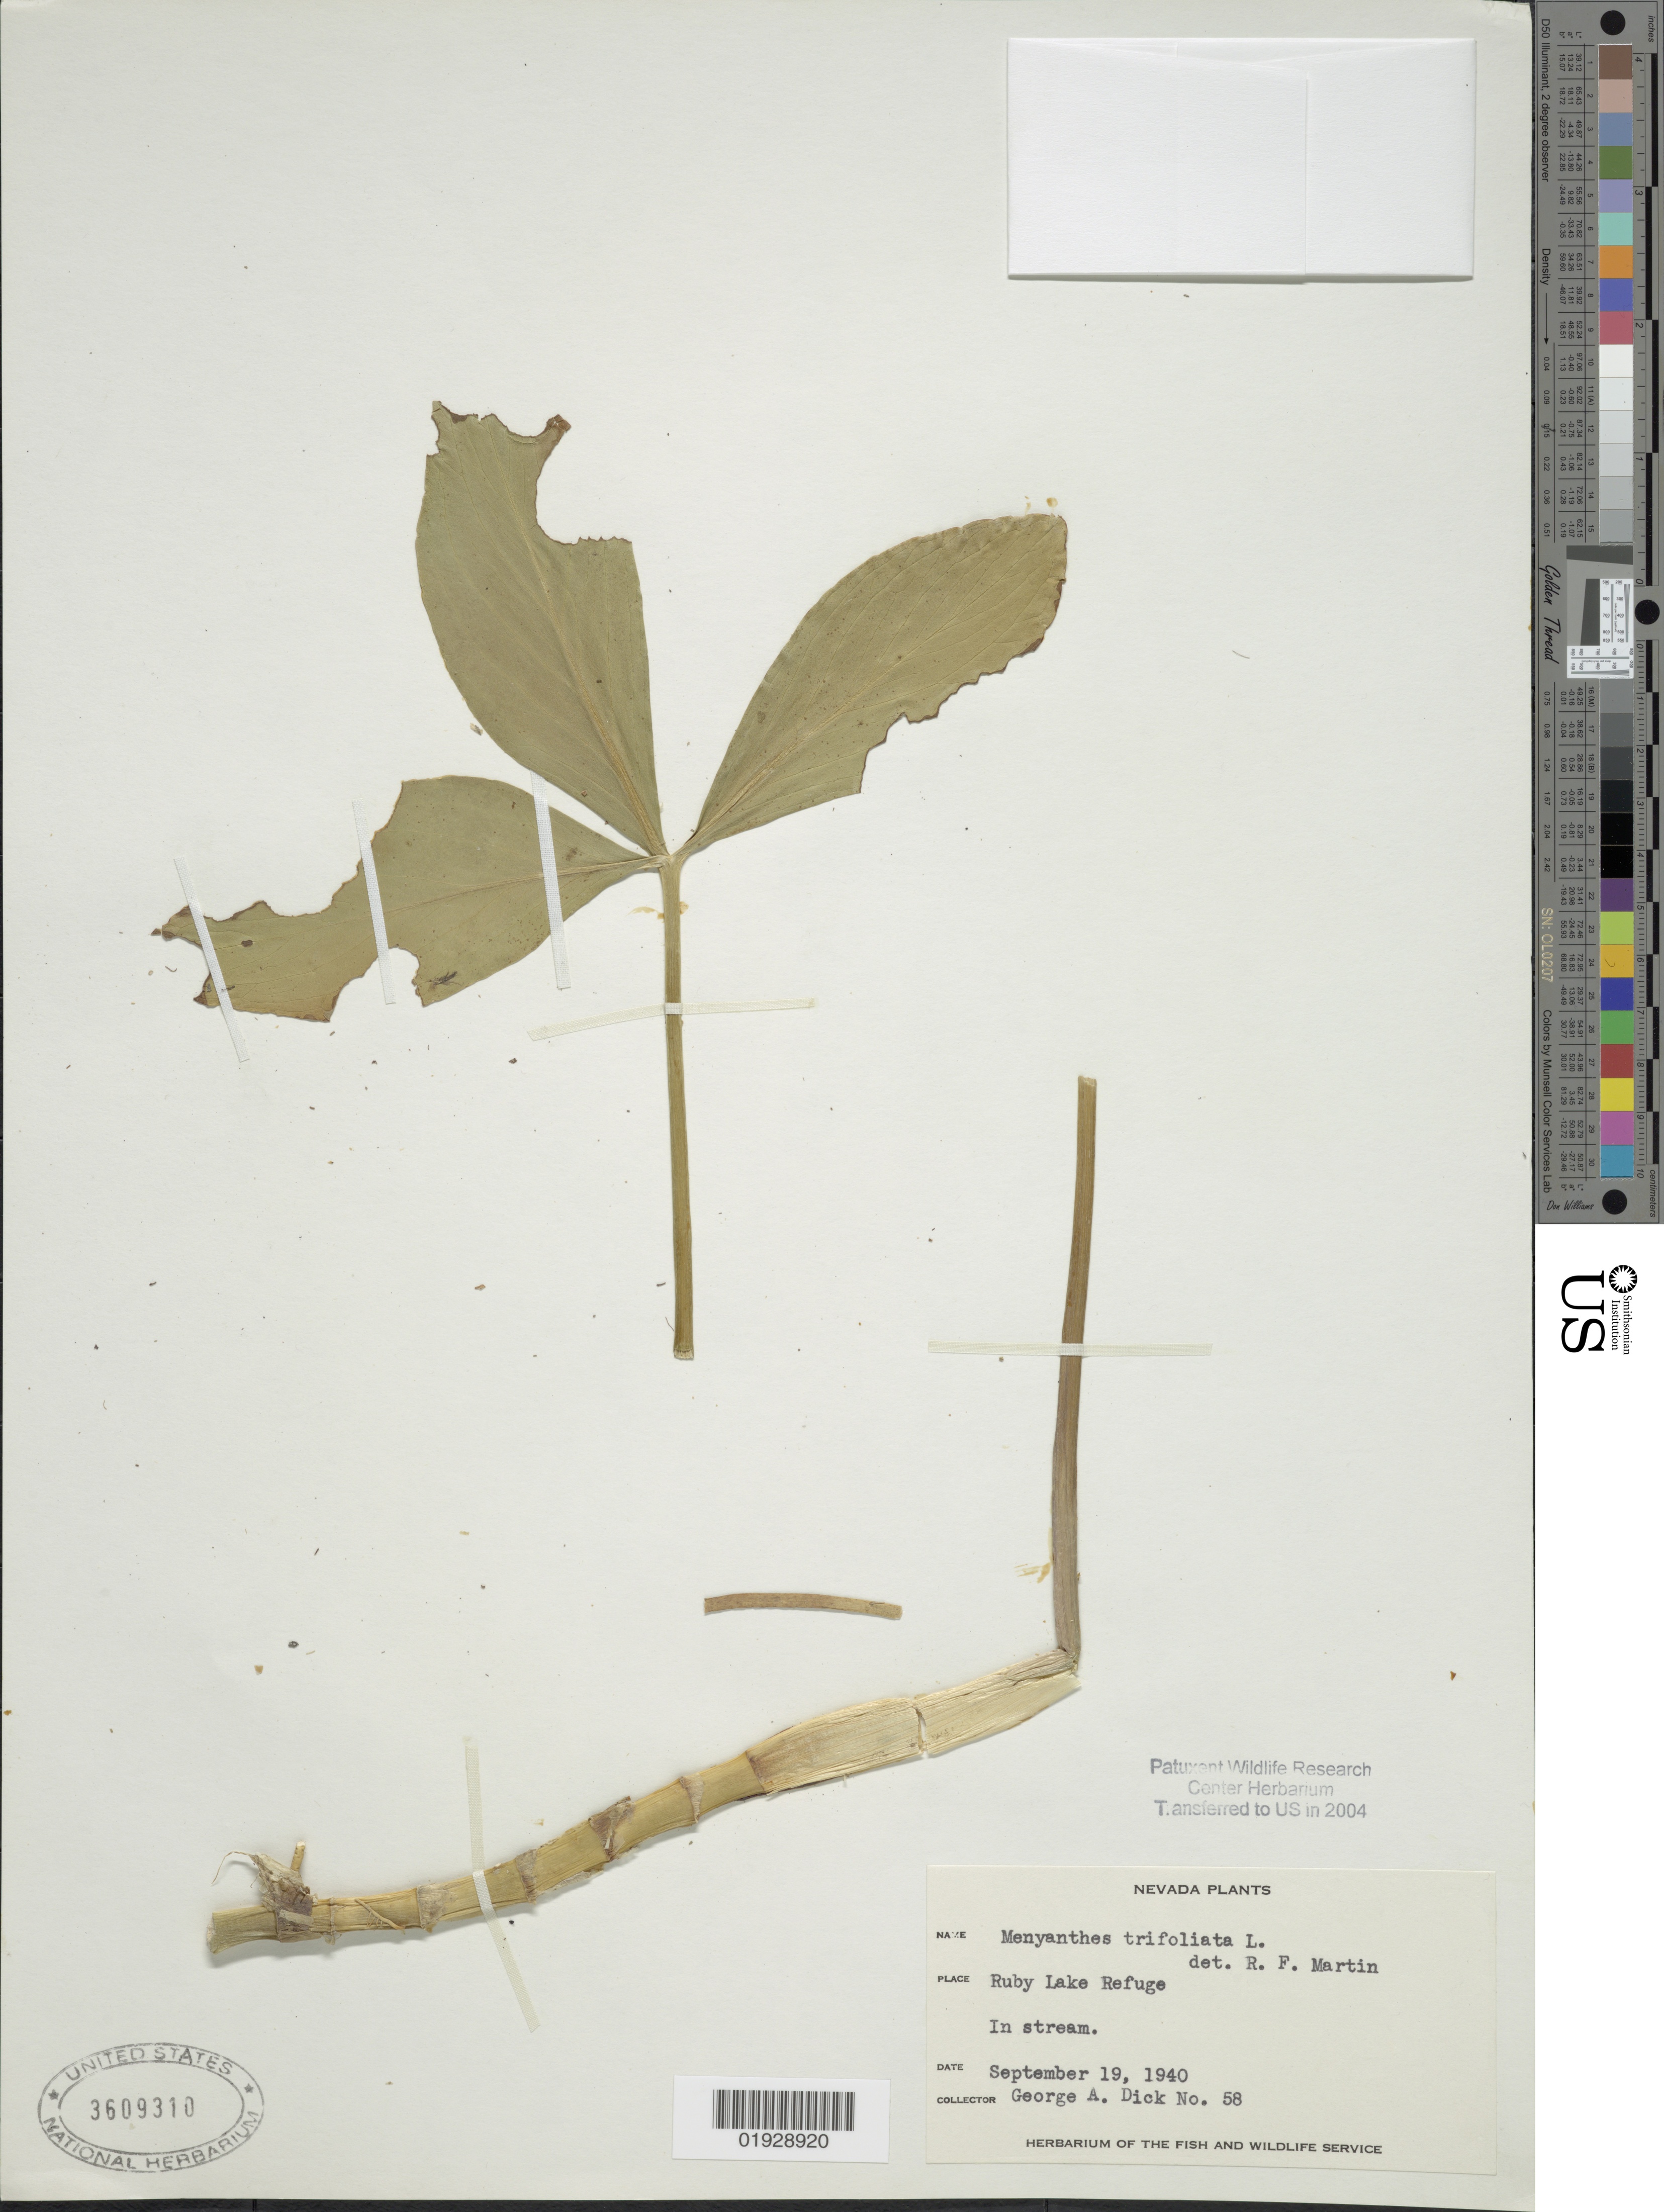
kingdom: Plantae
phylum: Tracheophyta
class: Magnoliopsida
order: Asterales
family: Menyanthaceae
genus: Menyanthes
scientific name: Menyanthes trifoliata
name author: L.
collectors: G. Dick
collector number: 58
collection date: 1940-09-19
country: United States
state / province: Nevada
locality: Ruby Lake Refuge.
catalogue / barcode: US 3609310